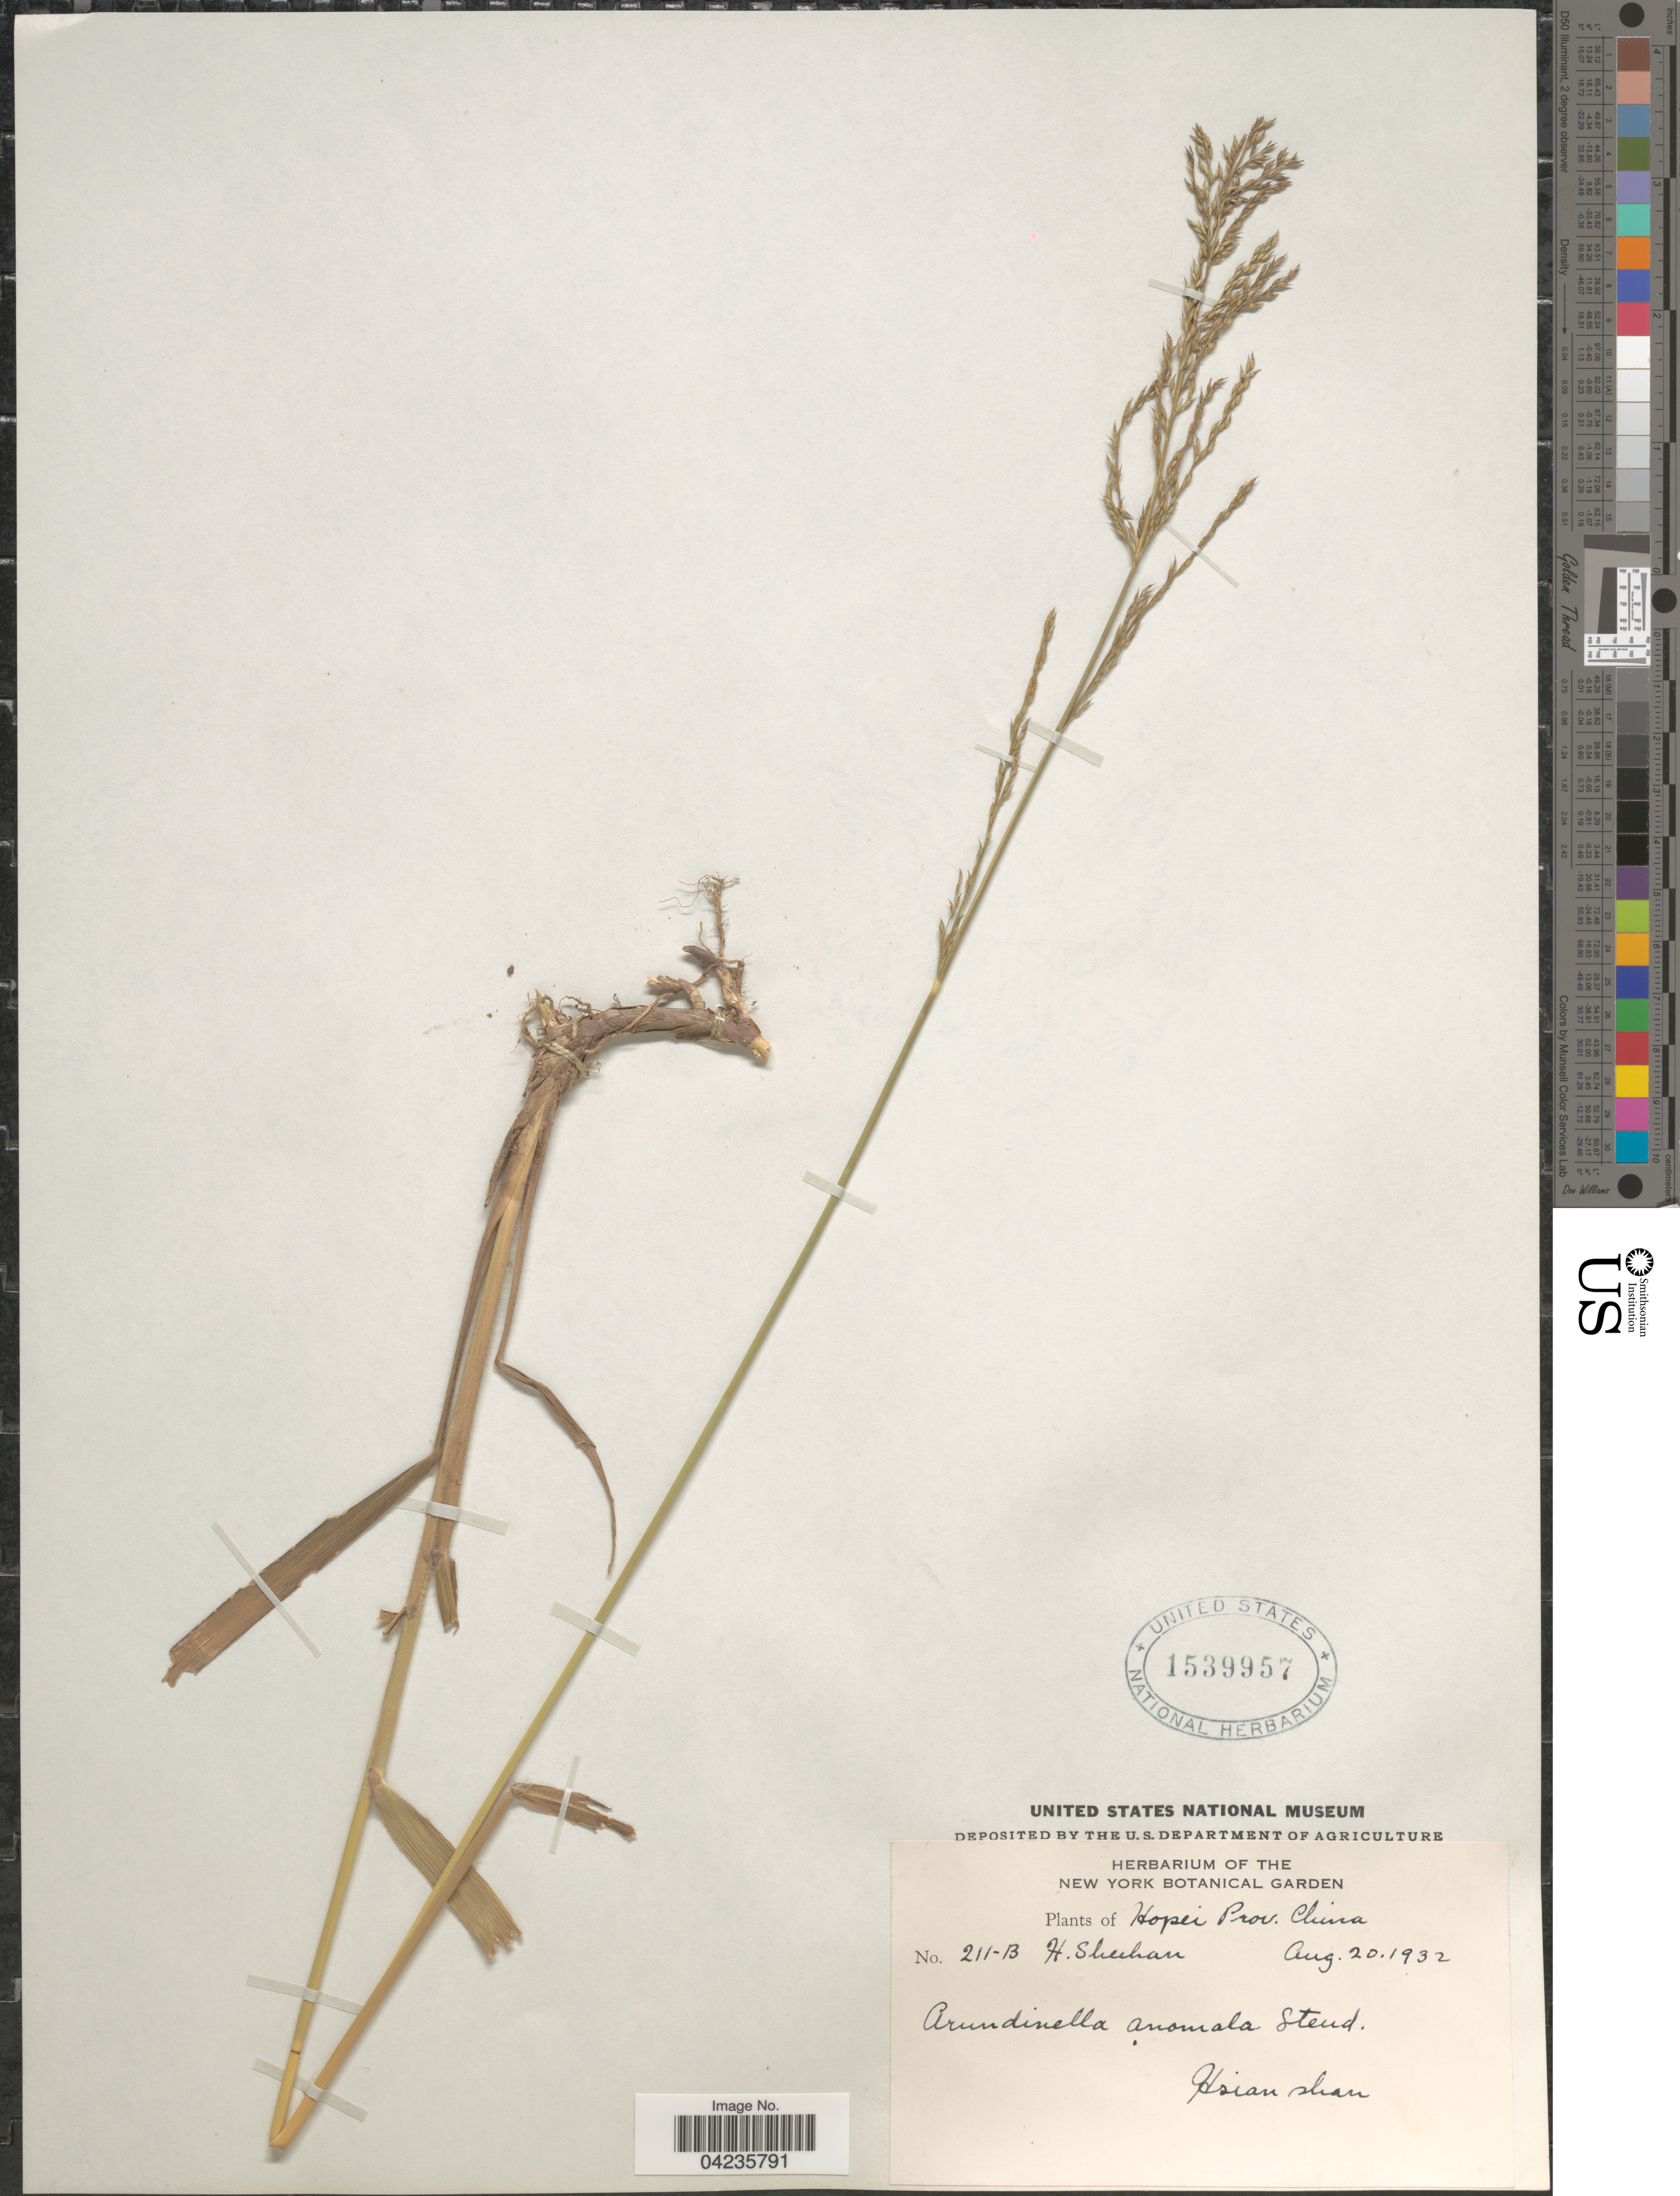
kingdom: Plantae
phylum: Tracheophyta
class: Liliopsida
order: Poales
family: Poaceae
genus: Arundinella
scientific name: Arundinella hirta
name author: (Thunb.) Tanaka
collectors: H. Sheehan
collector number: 211-B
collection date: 1932-08-20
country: China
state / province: Hebei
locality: Hopei Province. Hsian shan.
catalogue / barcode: US 1539957